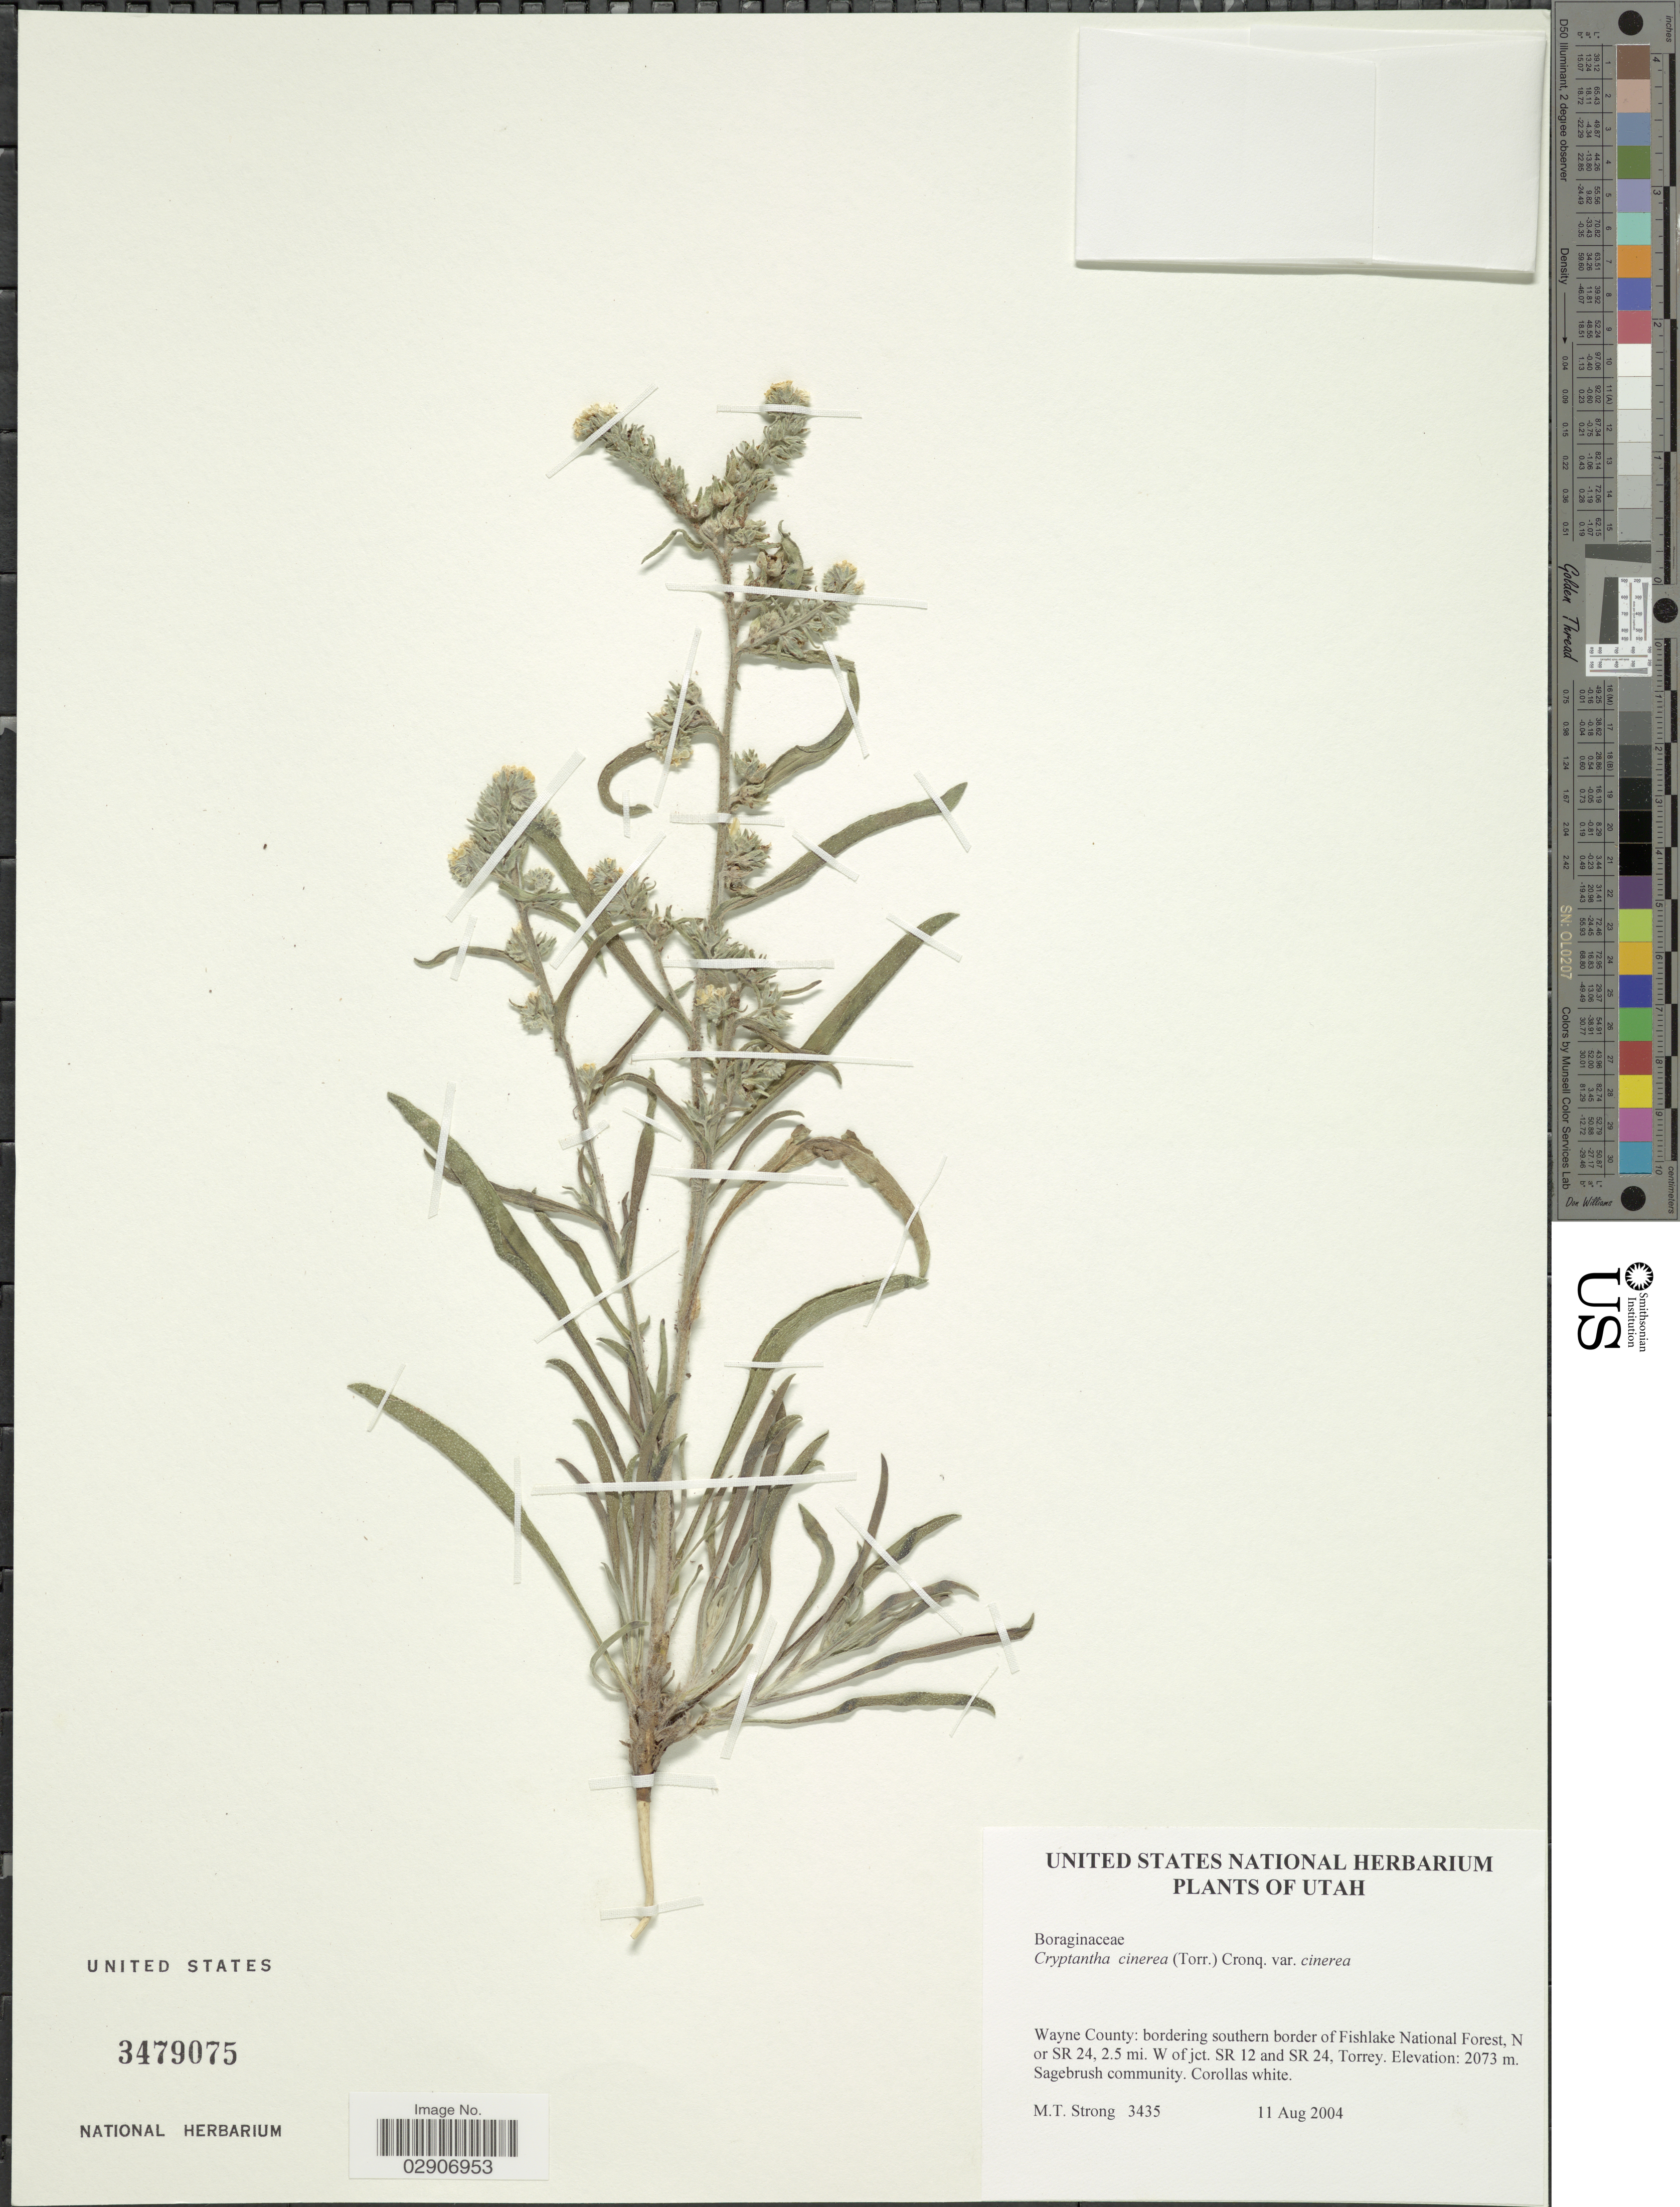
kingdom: Plantae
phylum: Tracheophyta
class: Magnoliopsida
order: Boraginales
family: Boraginaceae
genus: Cryptantha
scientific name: Cryptantha cinerea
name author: (S.W. Greene) Cronq.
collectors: M. T. Strong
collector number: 3435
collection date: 2004-08-11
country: United States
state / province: Utah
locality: Wayne County: bordering southern border of Fishlake National Forest, N or SR 24, 2.5 mi. W of jct. SR 12 and SR 24, Torrey.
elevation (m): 2073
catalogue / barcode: US 3479075